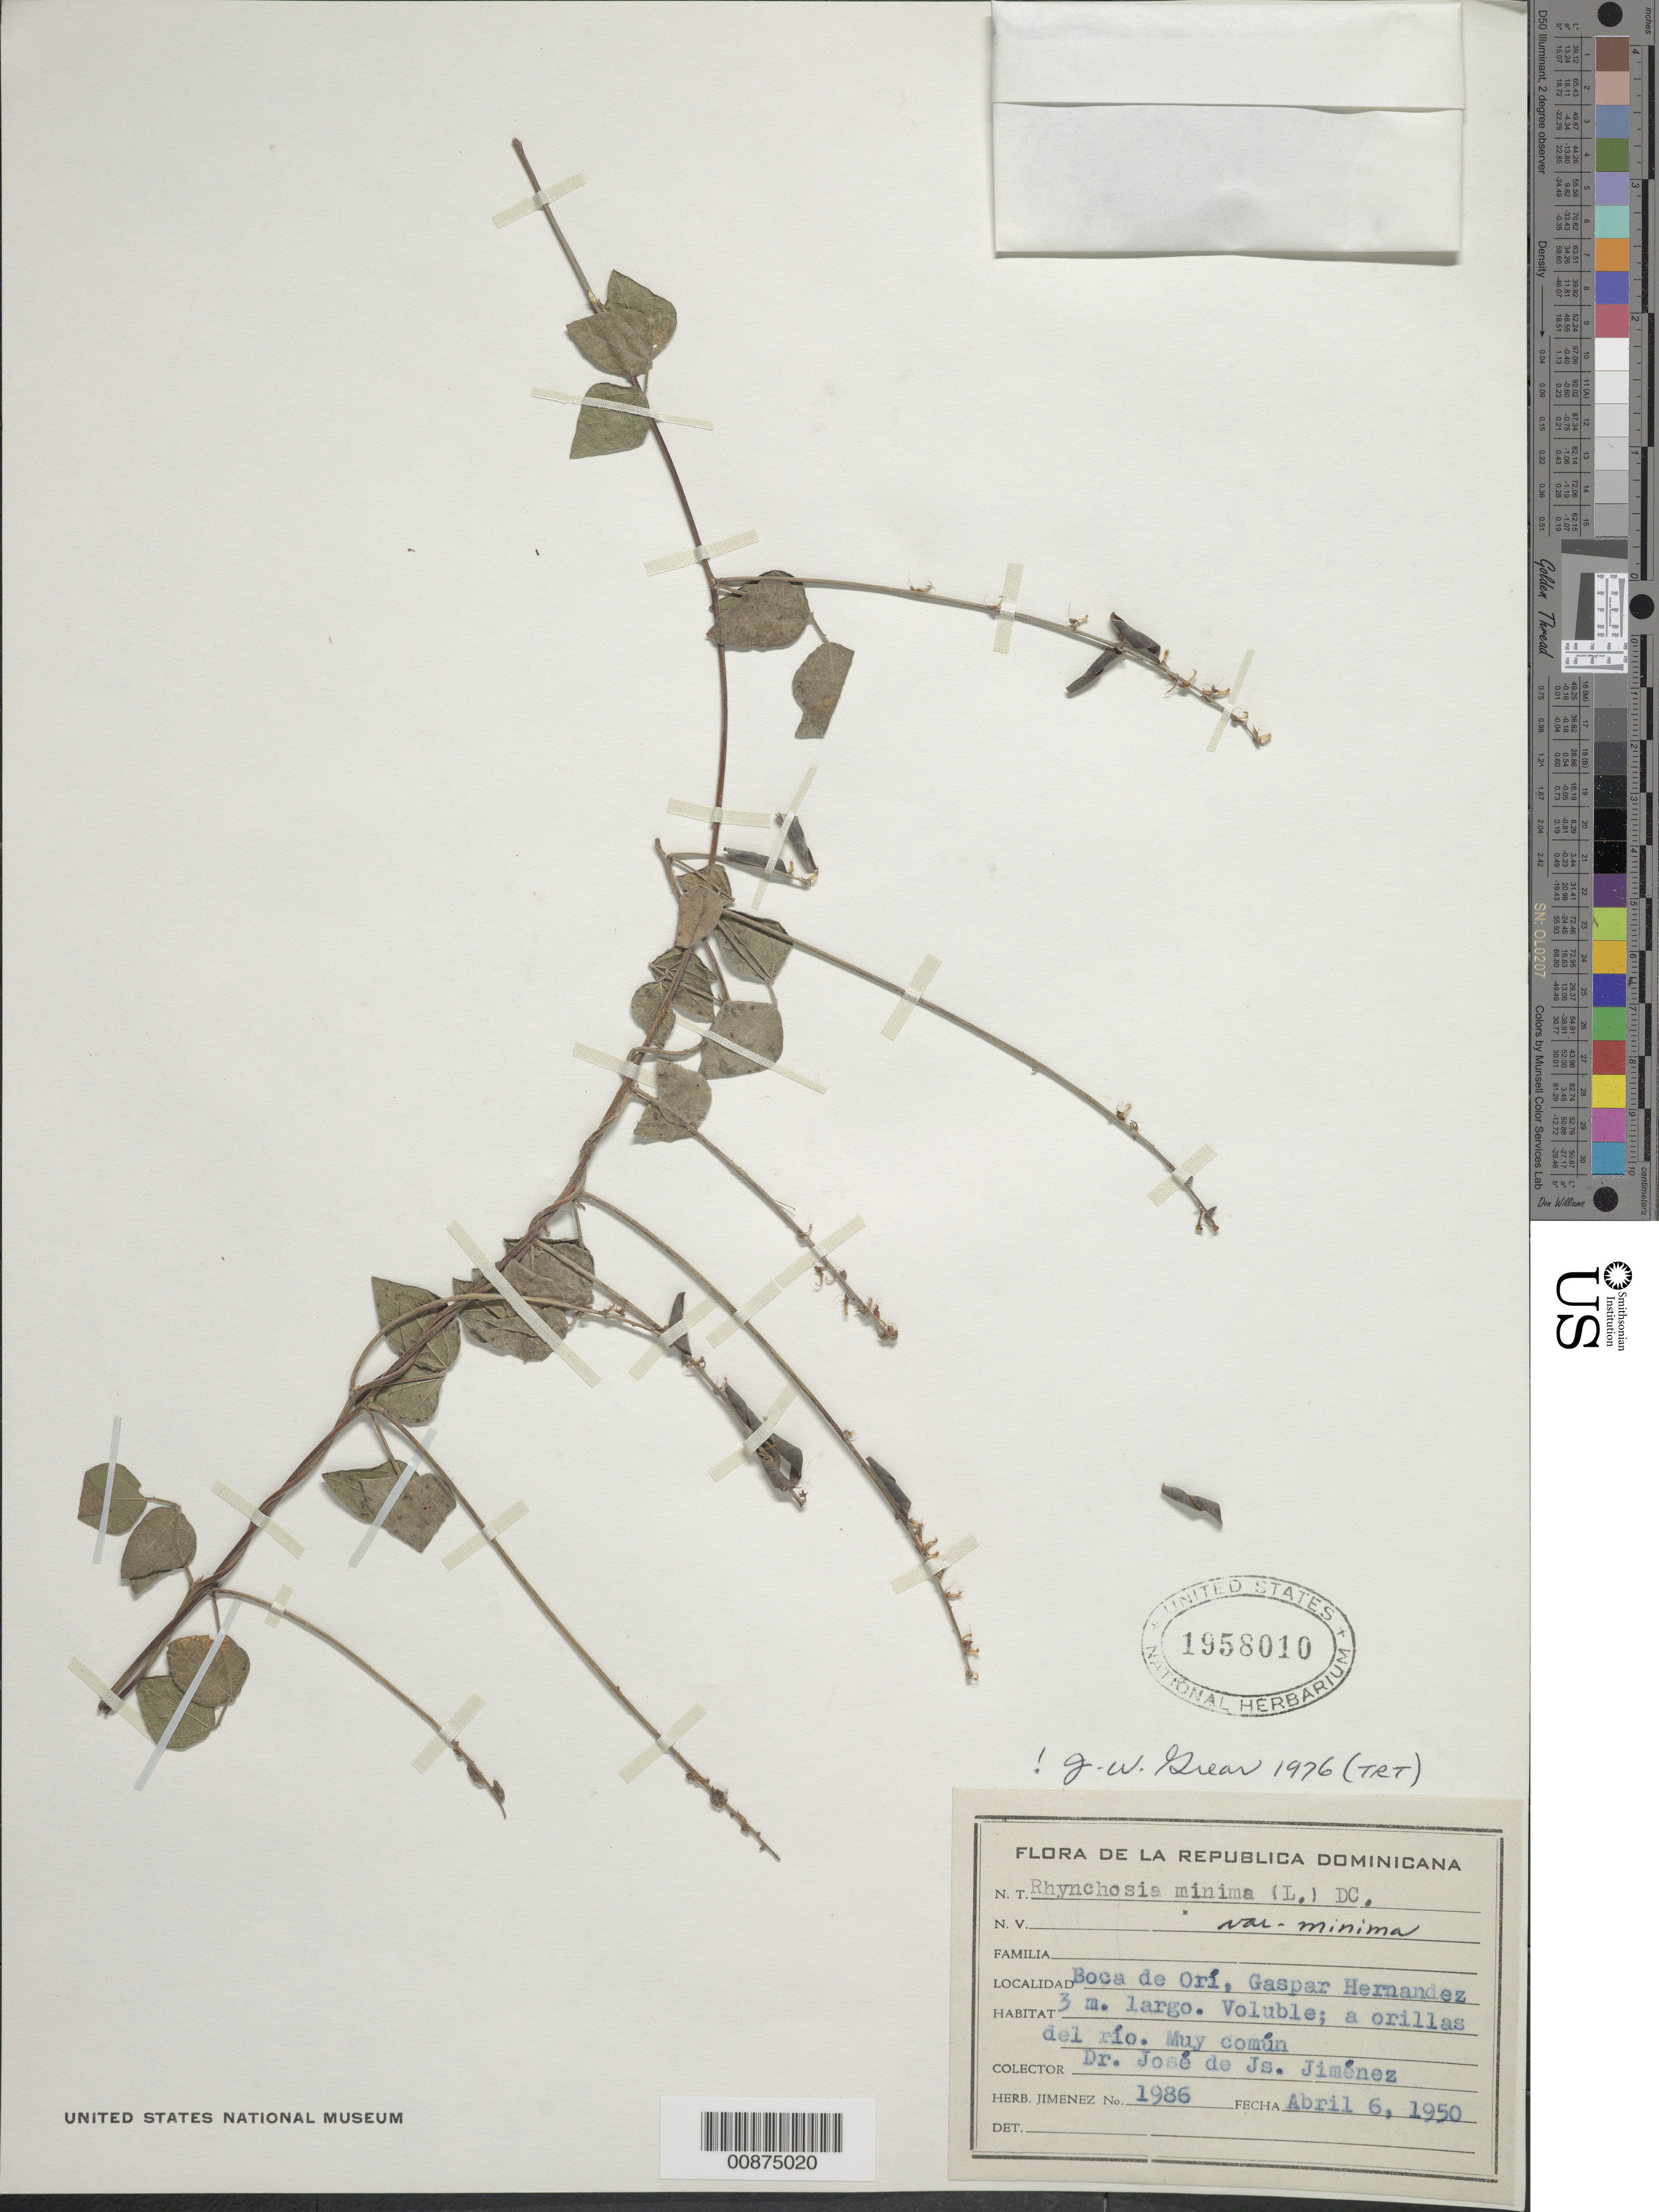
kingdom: Plantae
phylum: Tracheophyta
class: Magnoliopsida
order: Fabales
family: Fabaceae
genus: Rhynchosia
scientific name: Rhynchosia minima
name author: (L.) DC.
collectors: J. J. Jiménez Almonte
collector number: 1986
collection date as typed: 06 Apr 1950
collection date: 1950-04-06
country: Dominican Republic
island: Hispaniola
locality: Boca de Orí, Gaspar Hernández.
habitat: A orillas del río.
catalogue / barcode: US 1958010